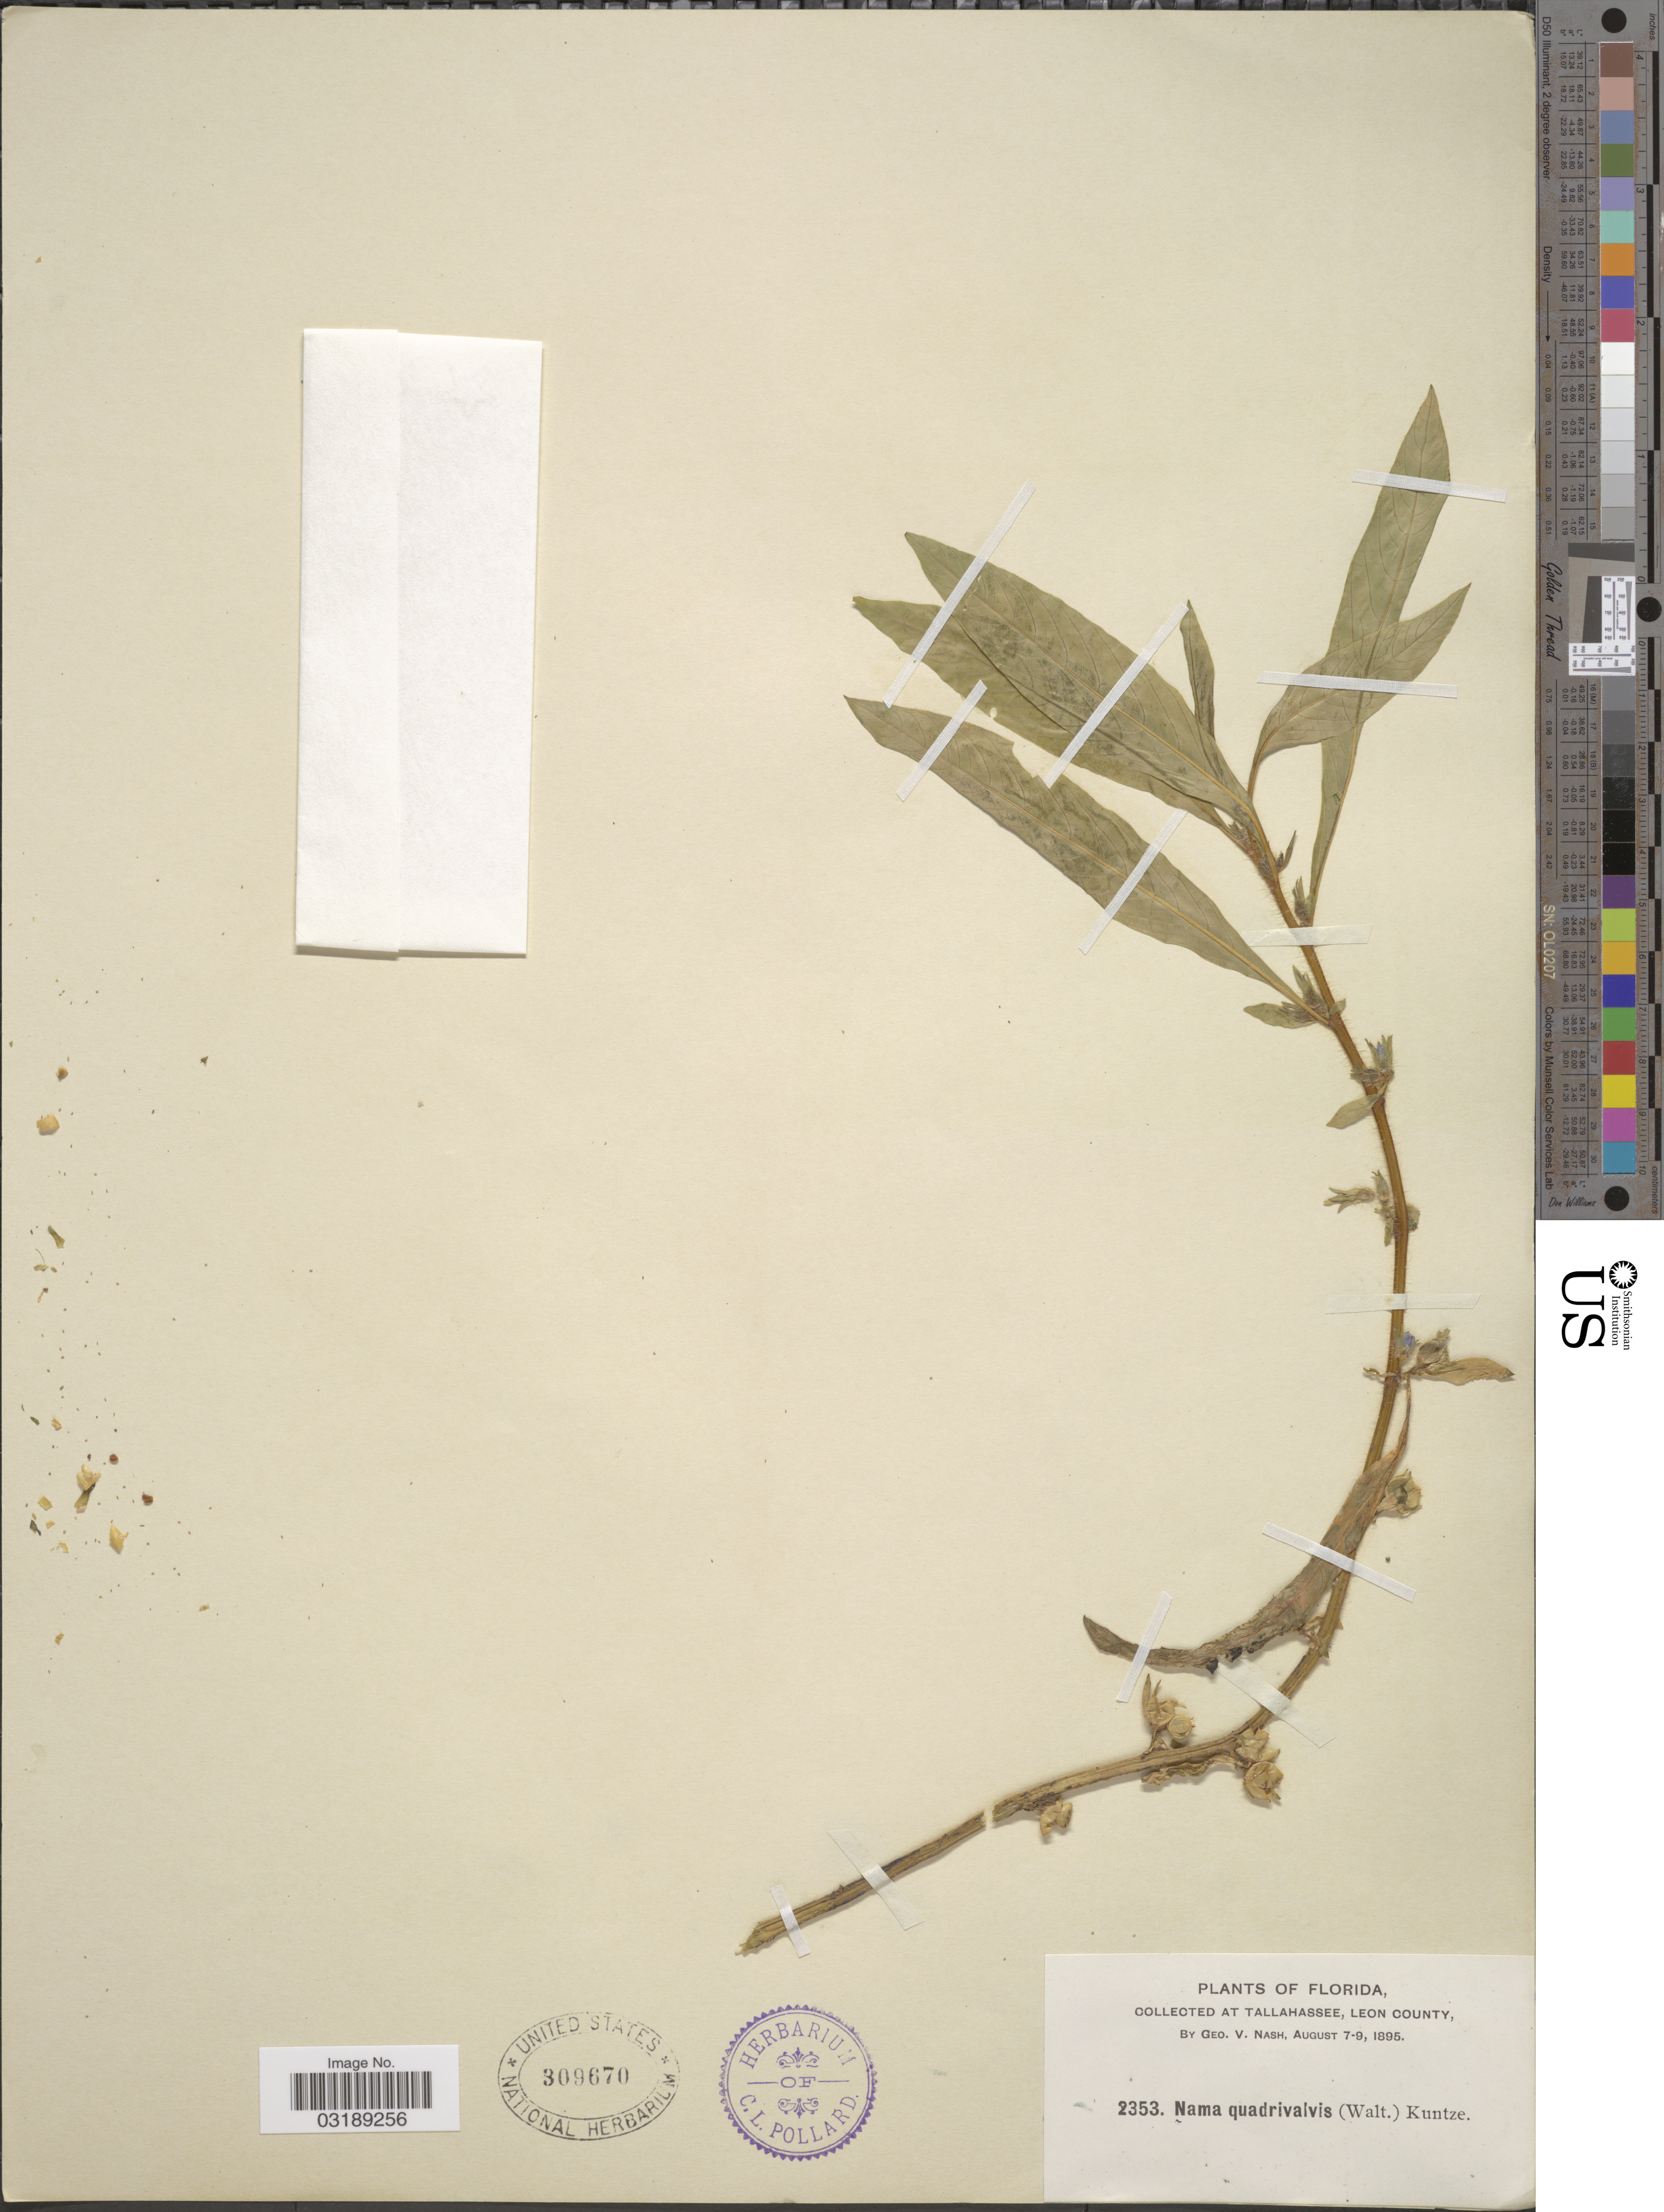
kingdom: Plantae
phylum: Tracheophyta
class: Magnoliopsida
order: Boraginales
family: Namaceae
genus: Nama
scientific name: Nama quadrivalvis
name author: (Walter) Kuntze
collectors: G. V. Nash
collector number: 2353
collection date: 1895-08-07/1895-08-09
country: United States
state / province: Florida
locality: At Tallahassee, Leon County.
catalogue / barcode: US 309670